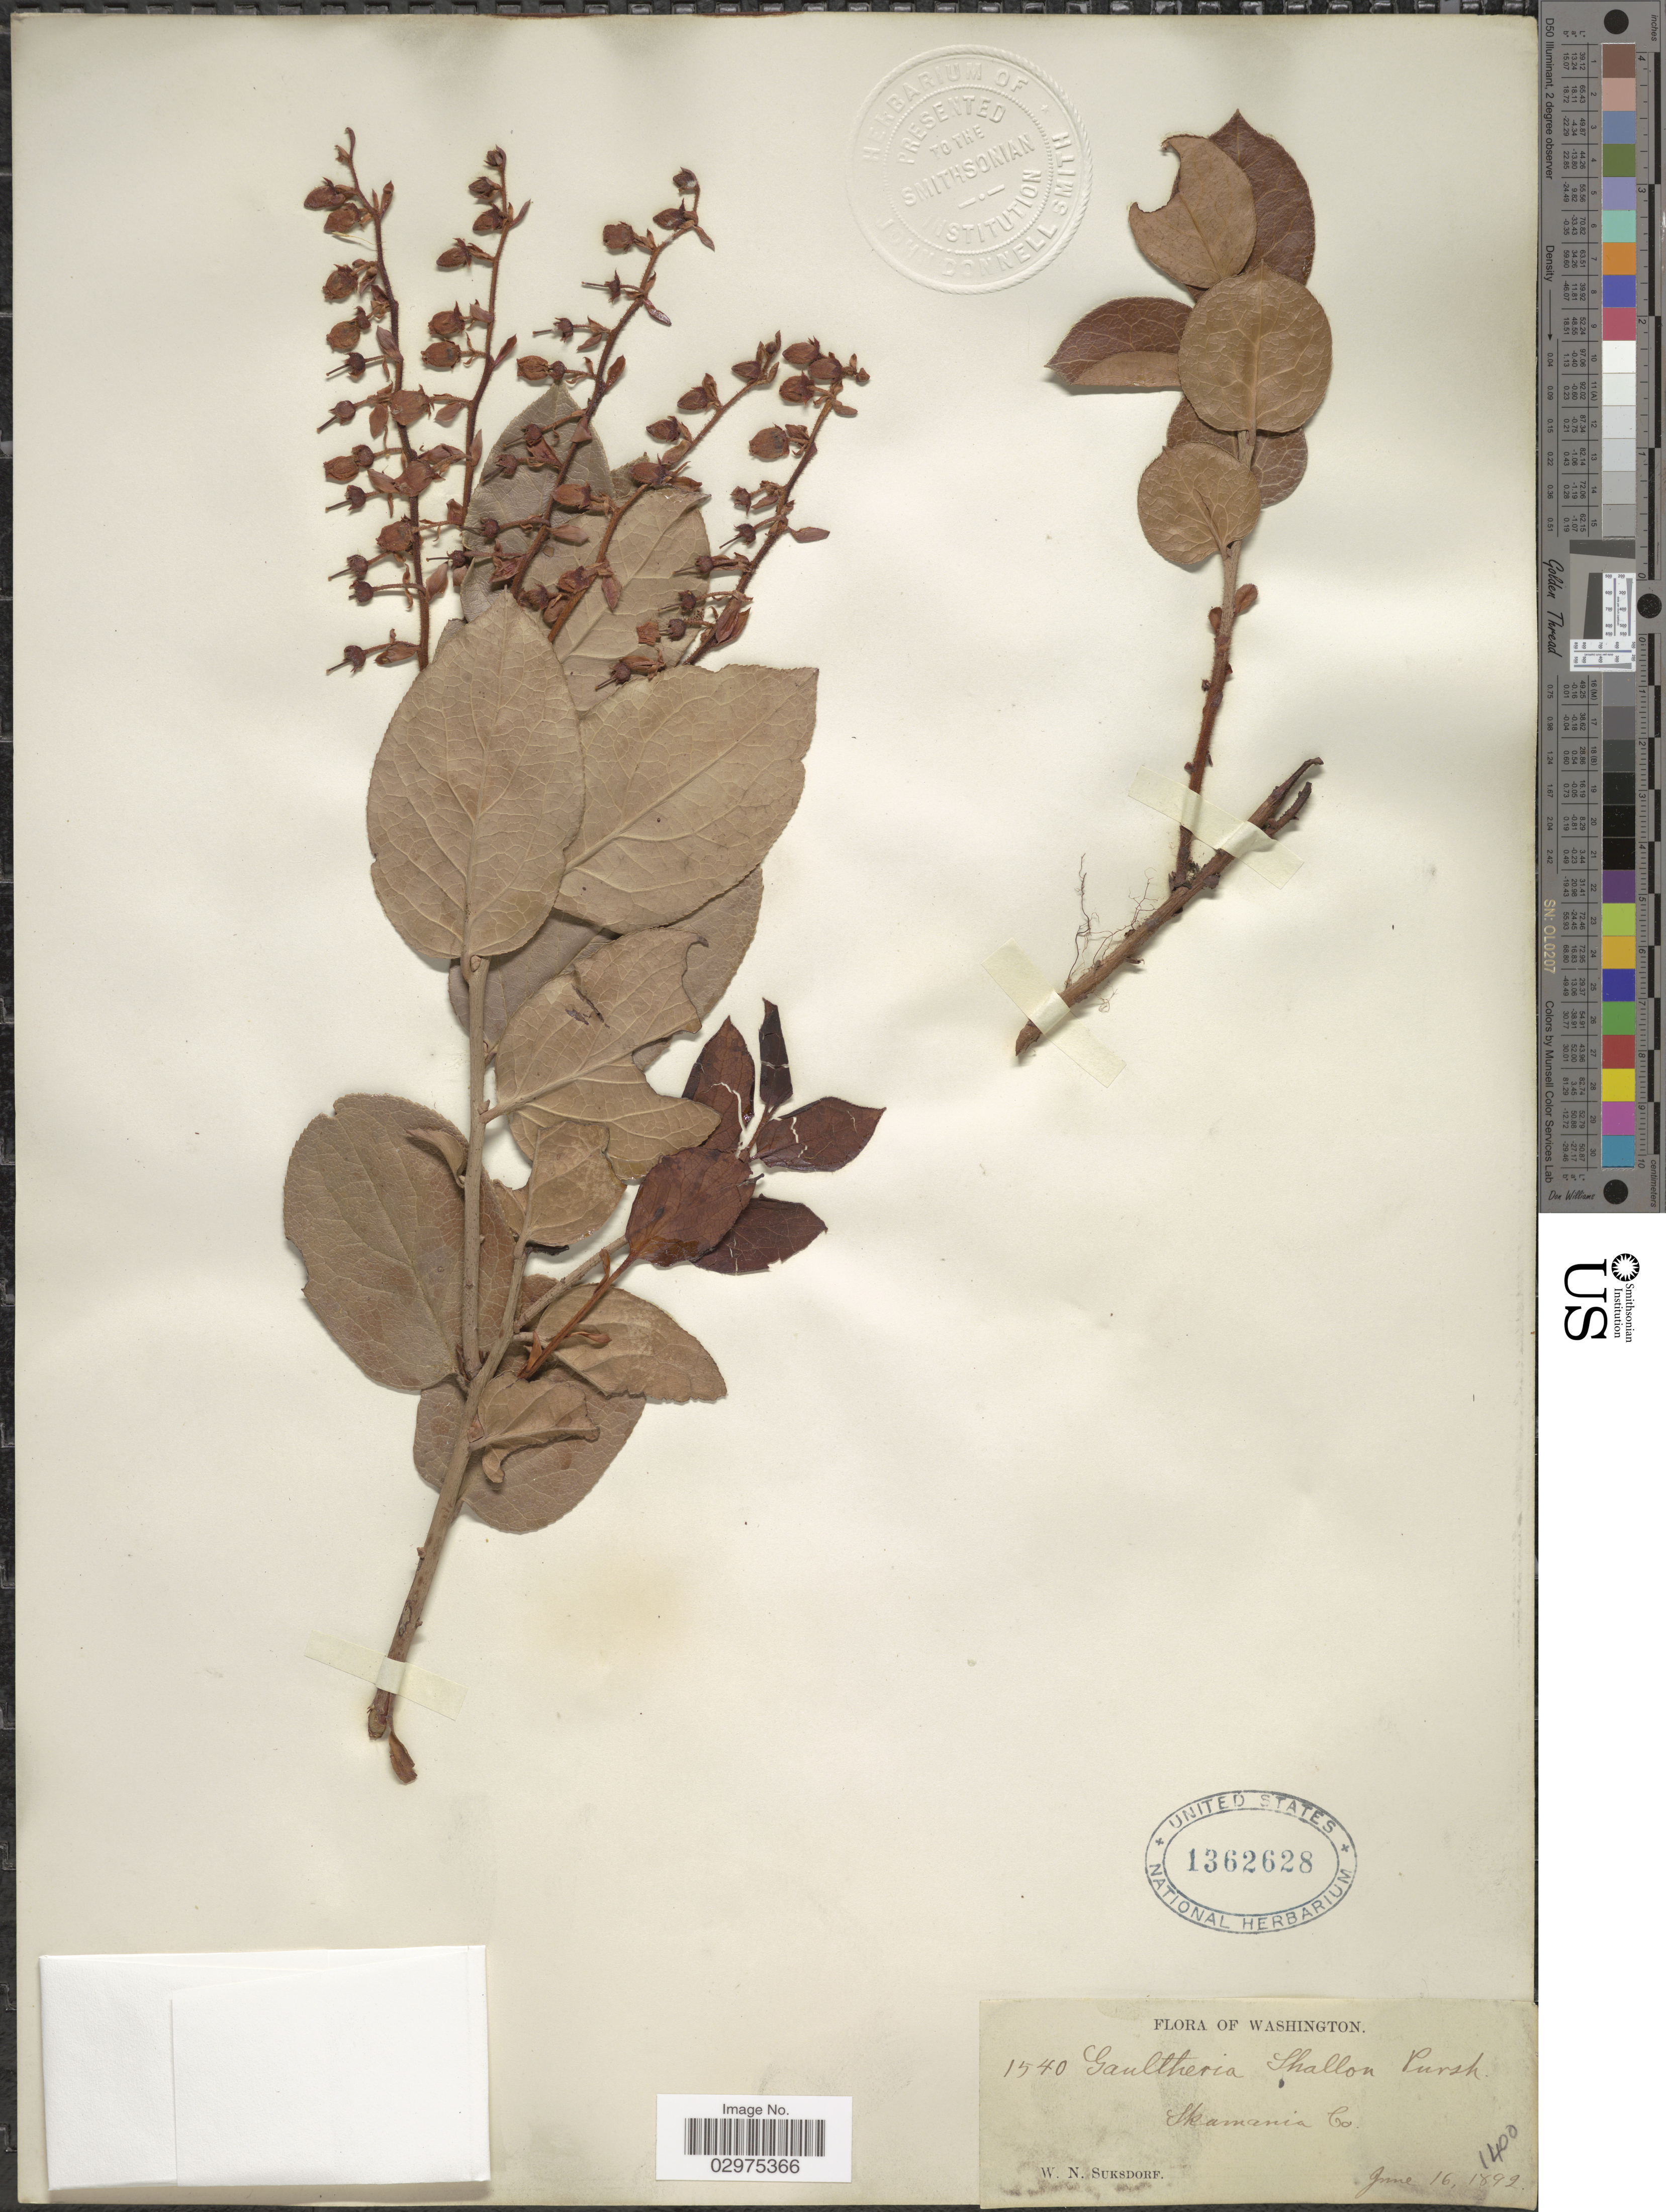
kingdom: Plantae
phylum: Tracheophyta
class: Magnoliopsida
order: Ericales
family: Ericaceae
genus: Gaultheria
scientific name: Gaultheria shallon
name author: Pursh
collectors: W. N. Suksdorf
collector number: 1540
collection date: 1892-06-16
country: United States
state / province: Washington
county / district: Skamania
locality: Skamania Co.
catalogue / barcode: US 1362628